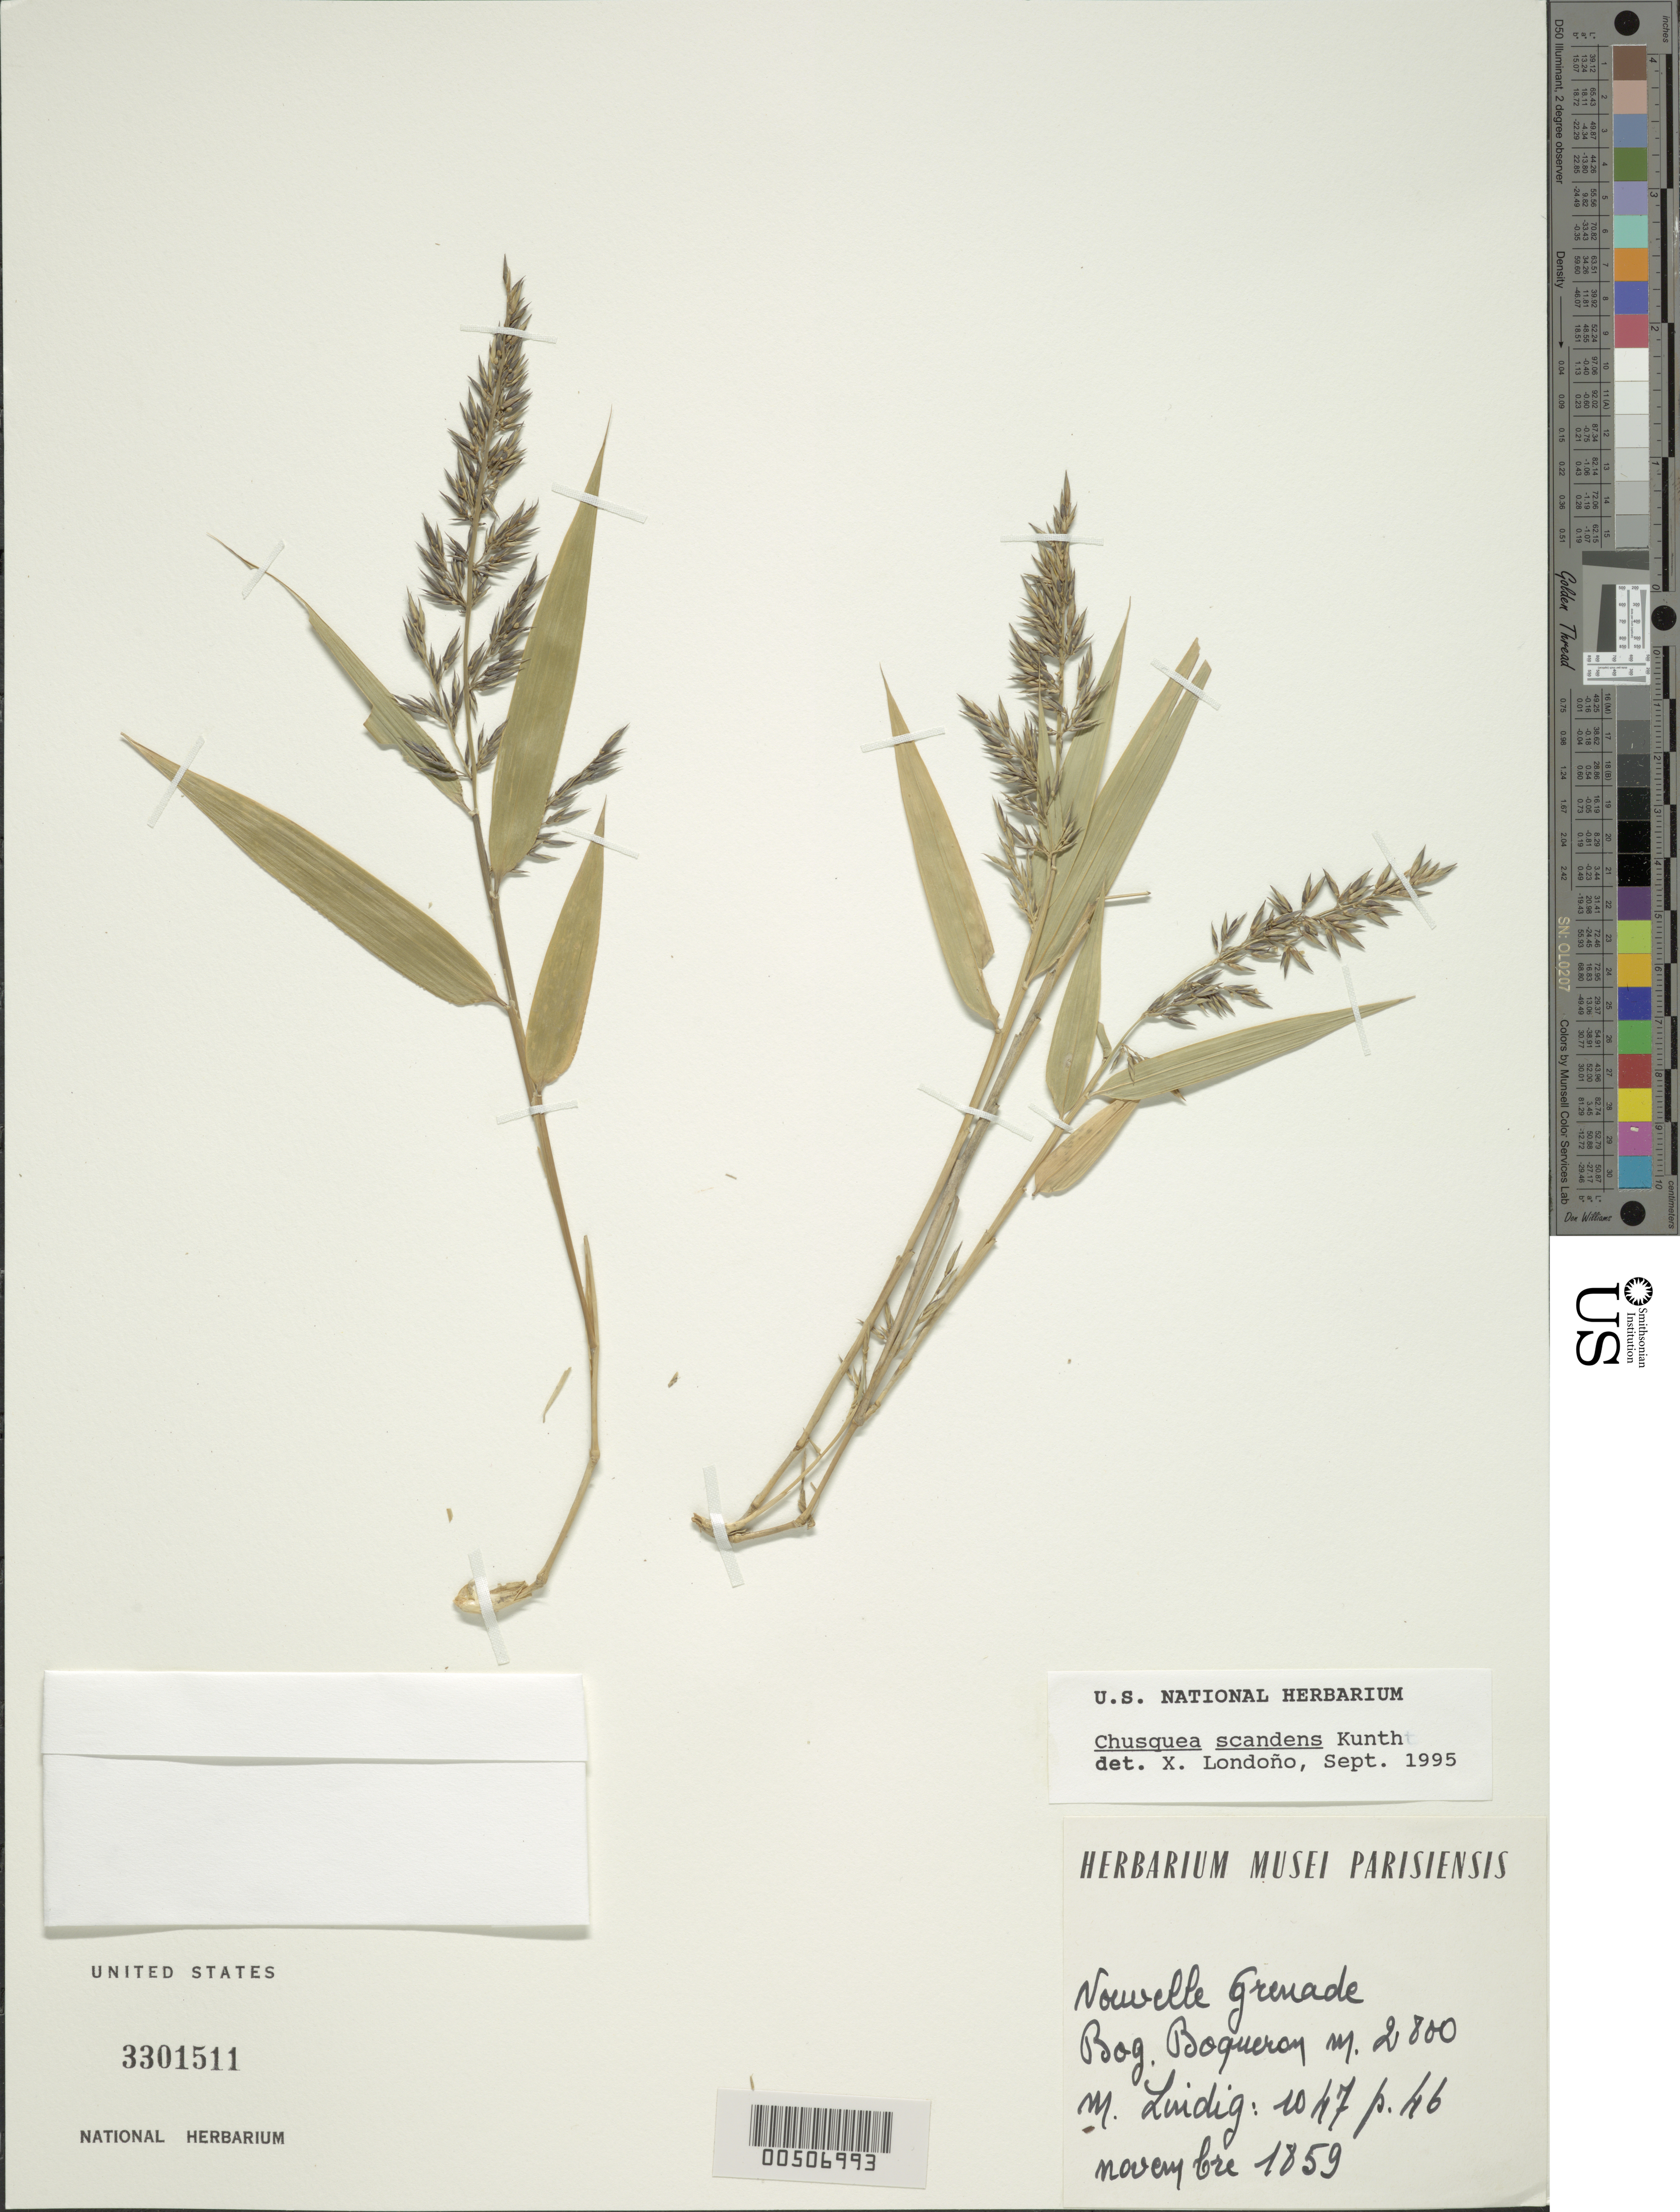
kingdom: Plantae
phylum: Tracheophyta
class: Liliopsida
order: Poales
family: Poaceae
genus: Chusquea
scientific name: Chusquea scandens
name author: Kunth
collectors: M. Luidig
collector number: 1047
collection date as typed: Nov 1859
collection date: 1859-11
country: Germany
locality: Gorgenthal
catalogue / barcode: US 3301511